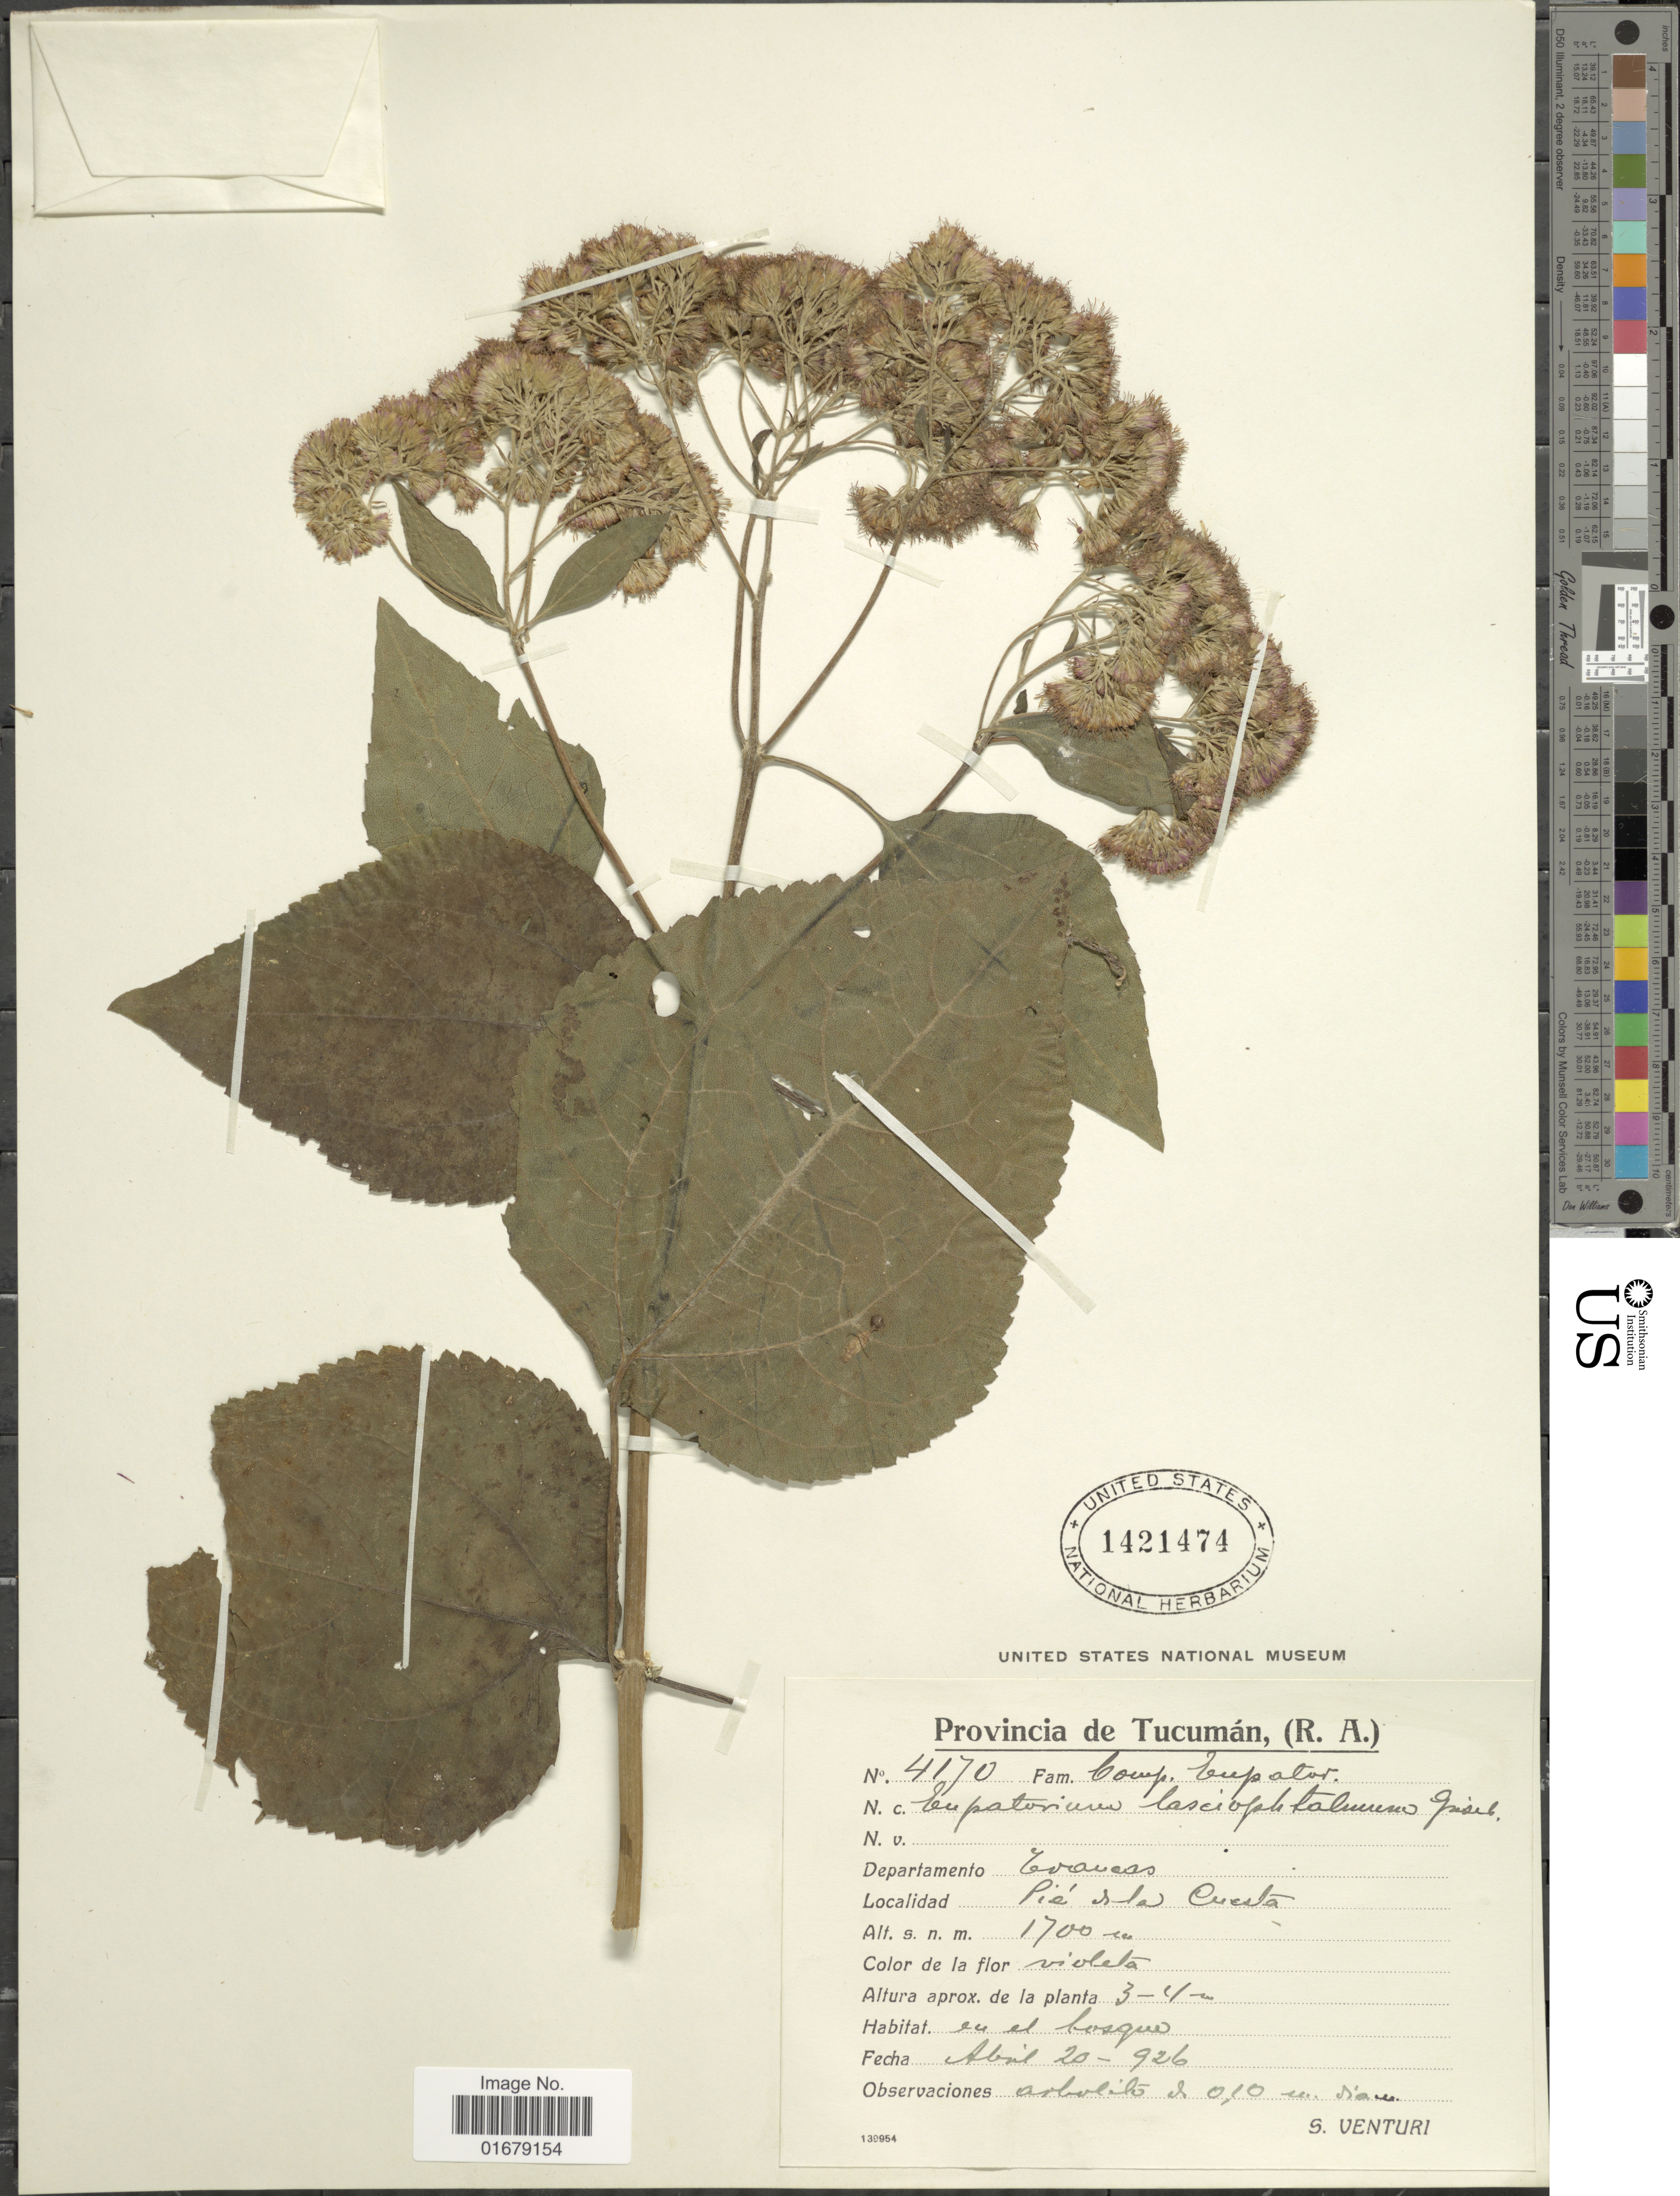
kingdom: Plantae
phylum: Tracheophyta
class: Magnoliopsida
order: Asterales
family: Asteraceae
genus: Kaunia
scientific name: Kaunia lasiophthalma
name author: (Hieron.) R.M. King & H. Rob.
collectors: S. Venturi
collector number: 4170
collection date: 1926-04-20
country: Argentina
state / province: Tucumán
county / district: Trancas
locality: Pie de la Cuesta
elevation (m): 1700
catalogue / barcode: US 1421474